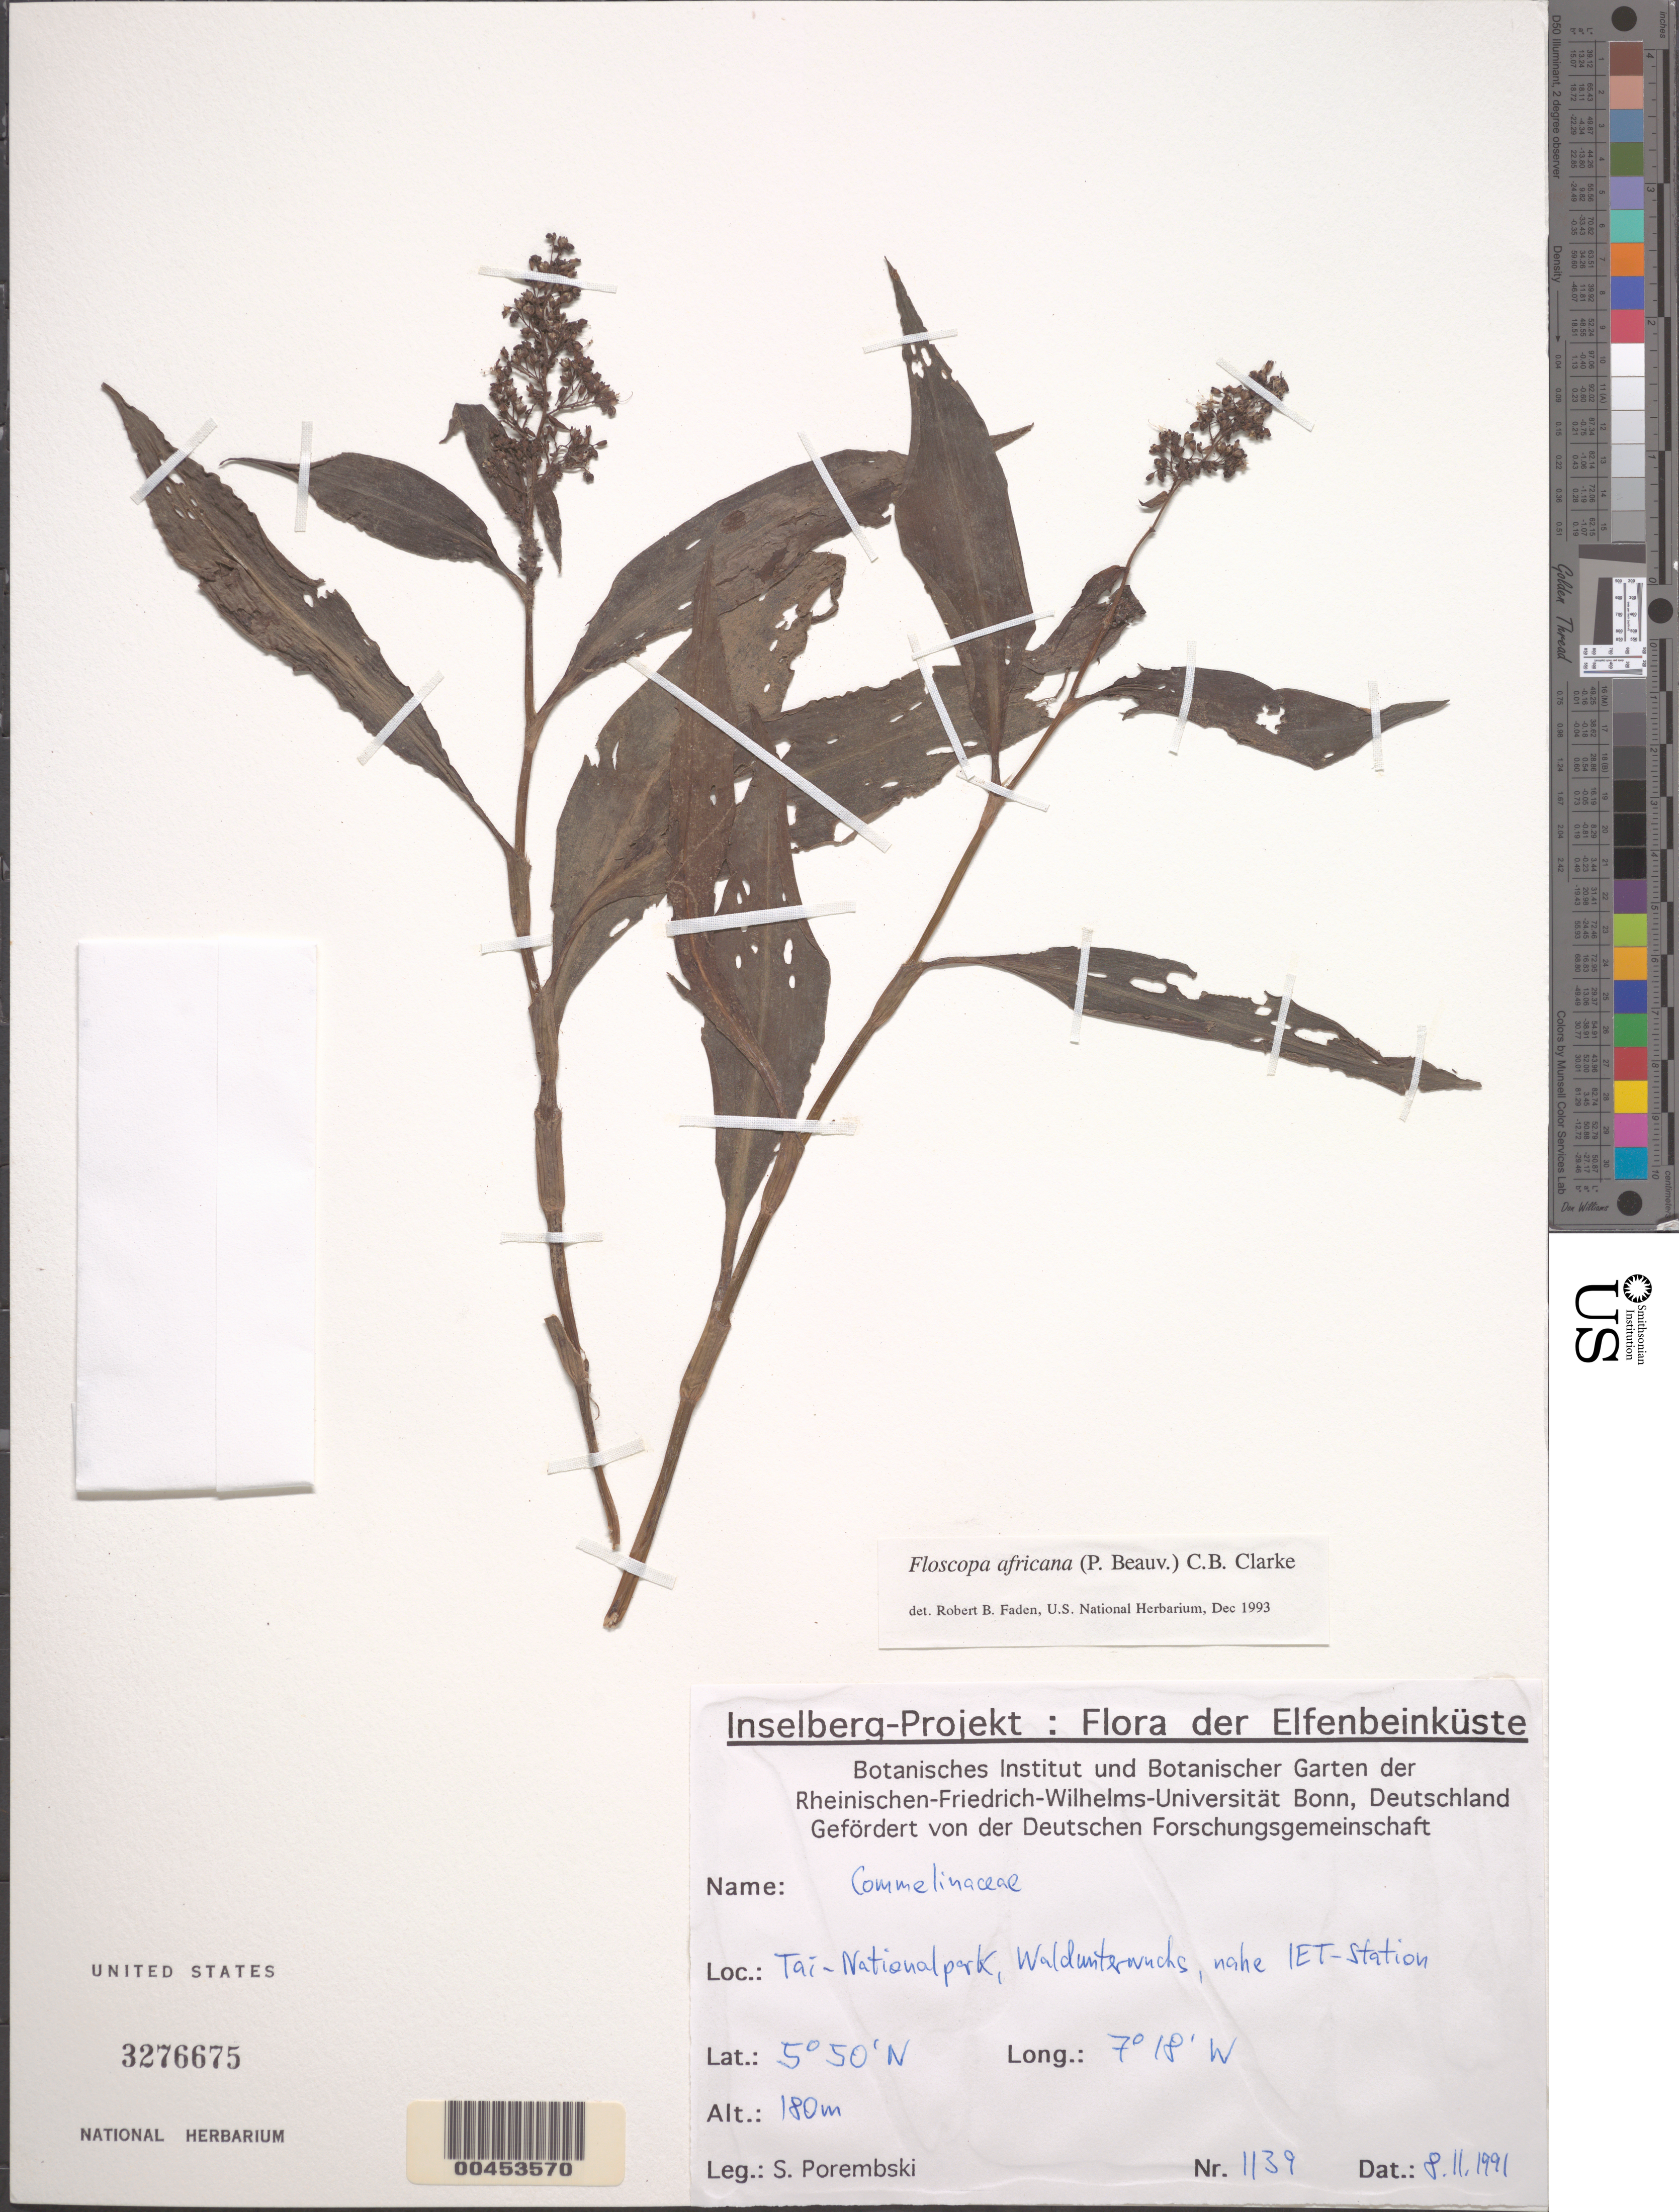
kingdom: Plantae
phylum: Tracheophyta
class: Liliopsida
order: Commelinales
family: Commelinaceae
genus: Floscopa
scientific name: Floscopa africana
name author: (P. Beauv.) C.B. Clarke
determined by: Faden, Robert B., (US), Smithsonian Institution - National Museum of Natural History (UNITED STATES)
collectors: S. Porembski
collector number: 1139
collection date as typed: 08 Nov 1991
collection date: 1991-11-08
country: Ivory Coast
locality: Tai National Park, near iet station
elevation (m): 180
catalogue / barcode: US 3276675